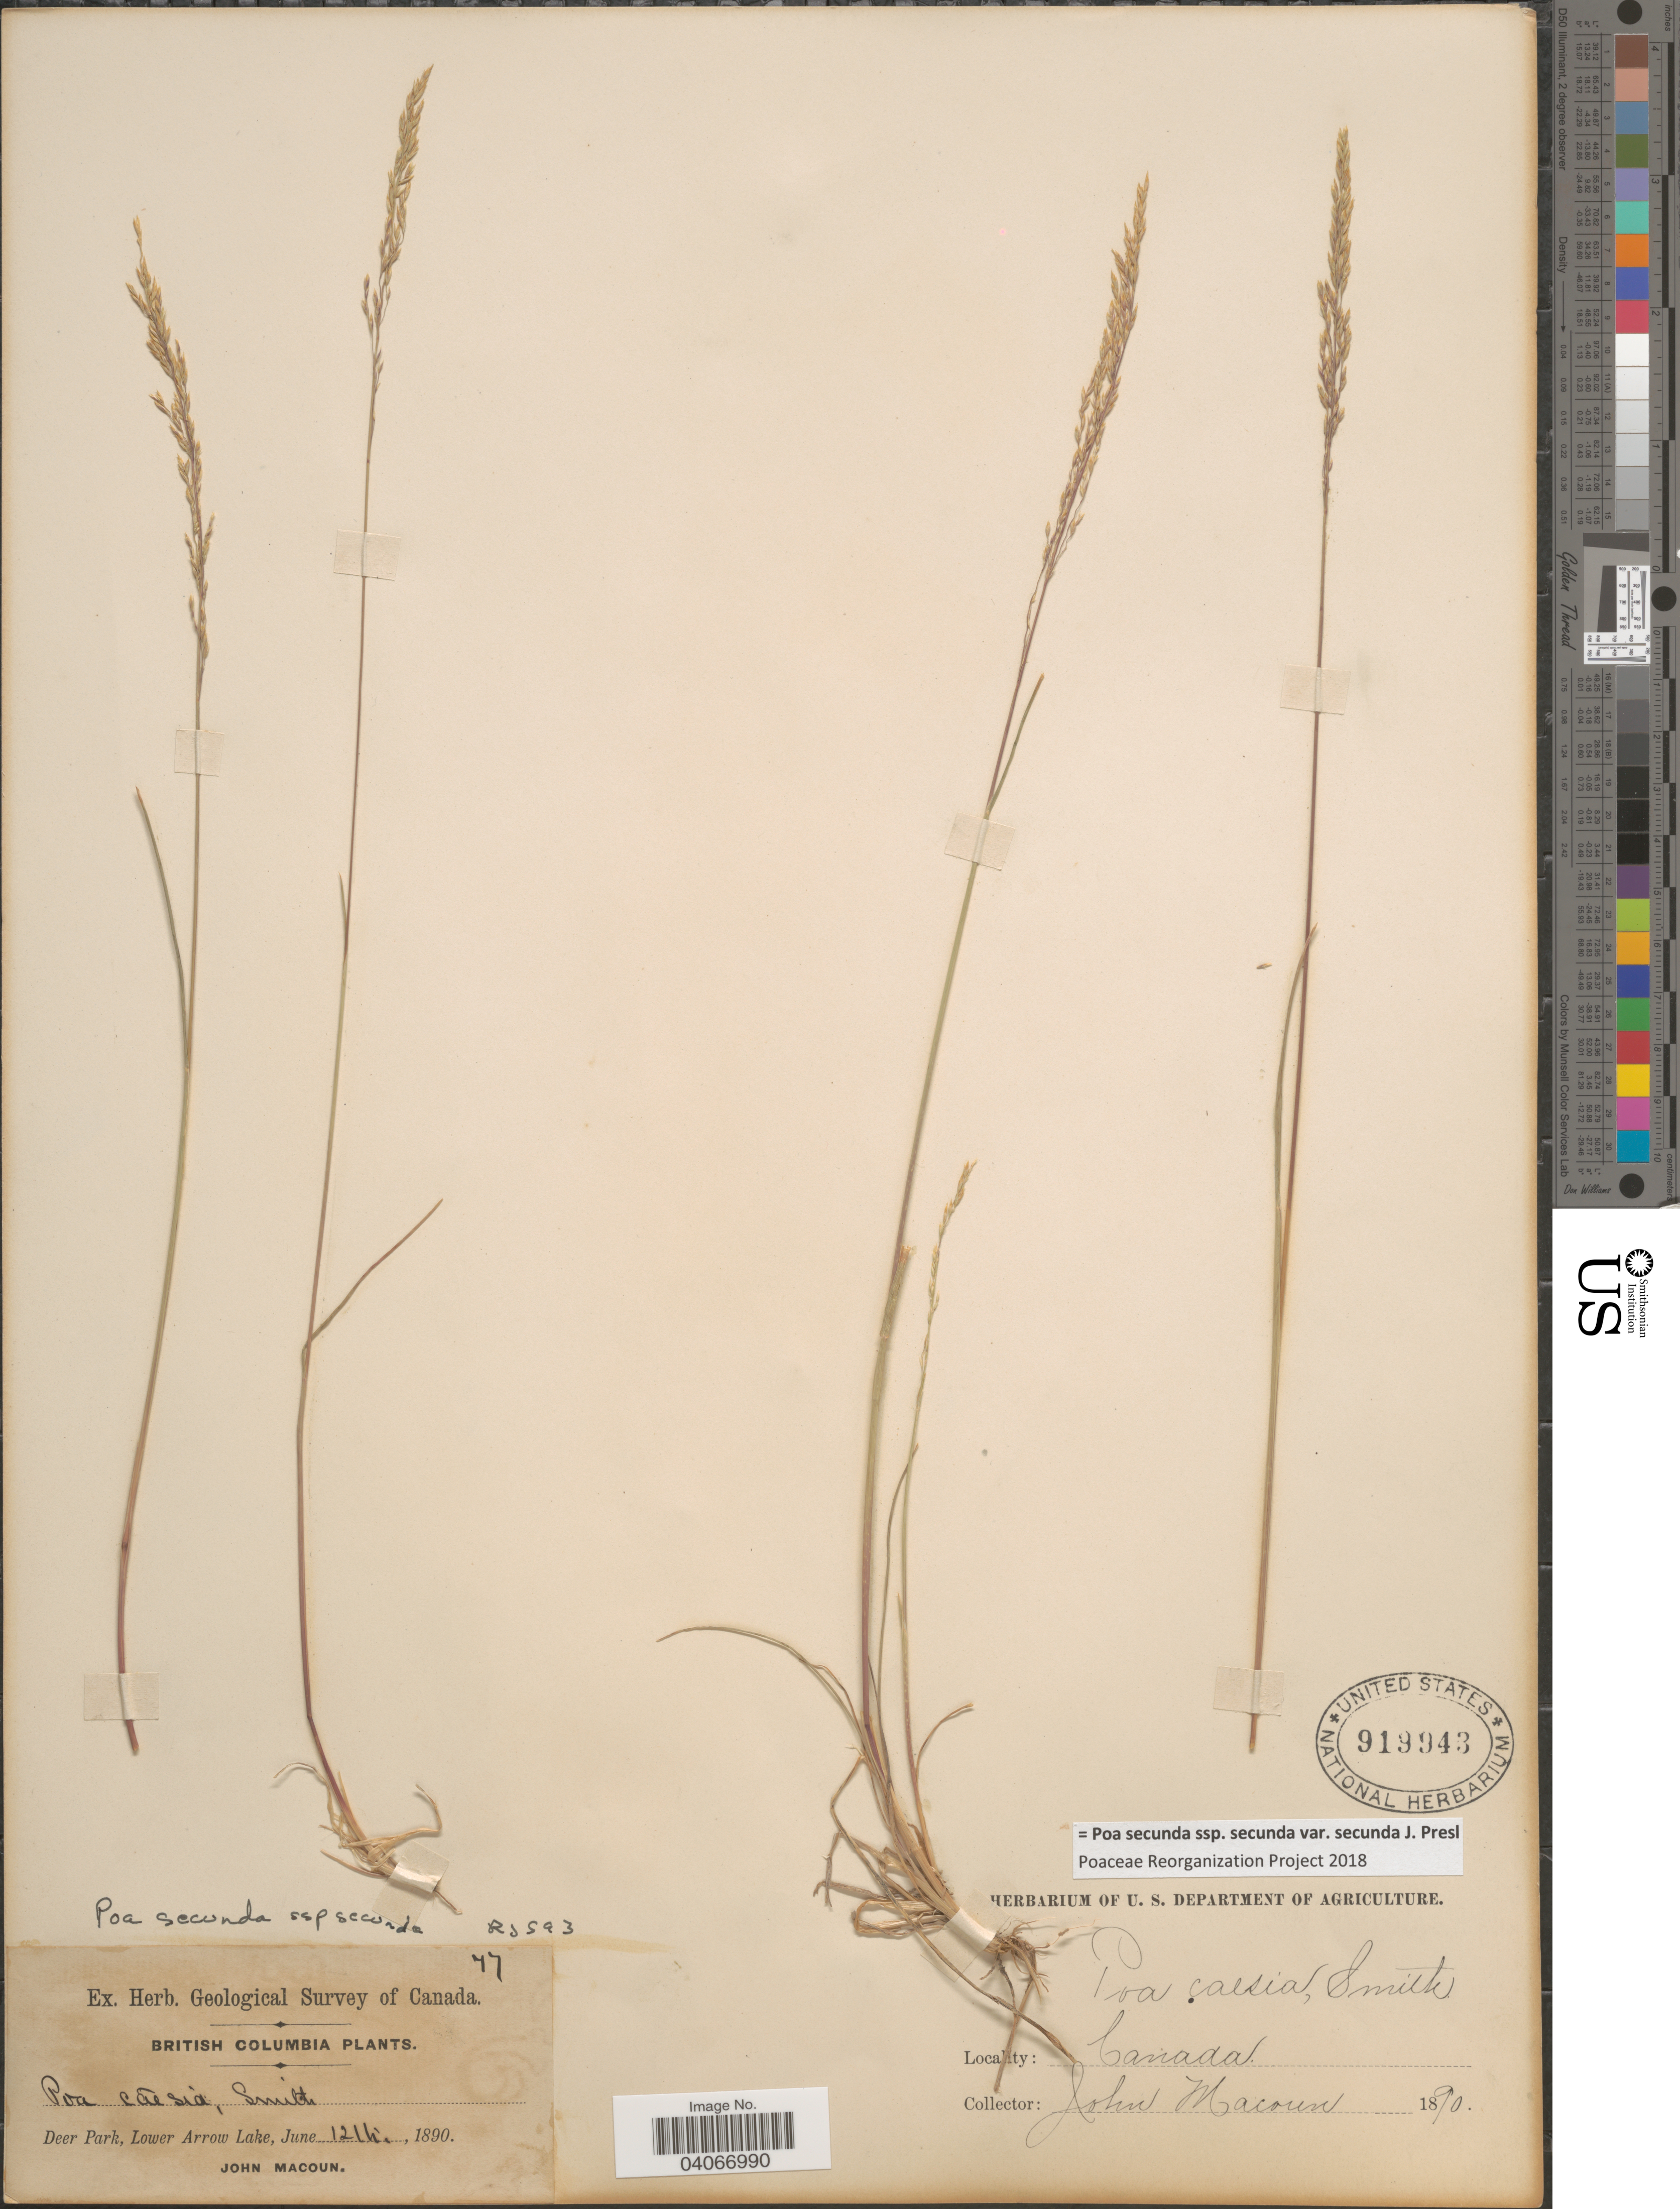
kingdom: Plantae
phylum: Tracheophyta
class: Liliopsida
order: Poales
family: Poaceae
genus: Poa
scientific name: Poa secunda subsp. secunda var. secunda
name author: J. Presl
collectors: J. Macoun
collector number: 77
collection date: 1890-06-12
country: Canada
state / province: British Columbia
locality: Deer Park, Lower Arrow Lake. Herb. Geological Survey of Canada.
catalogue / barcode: US 919943